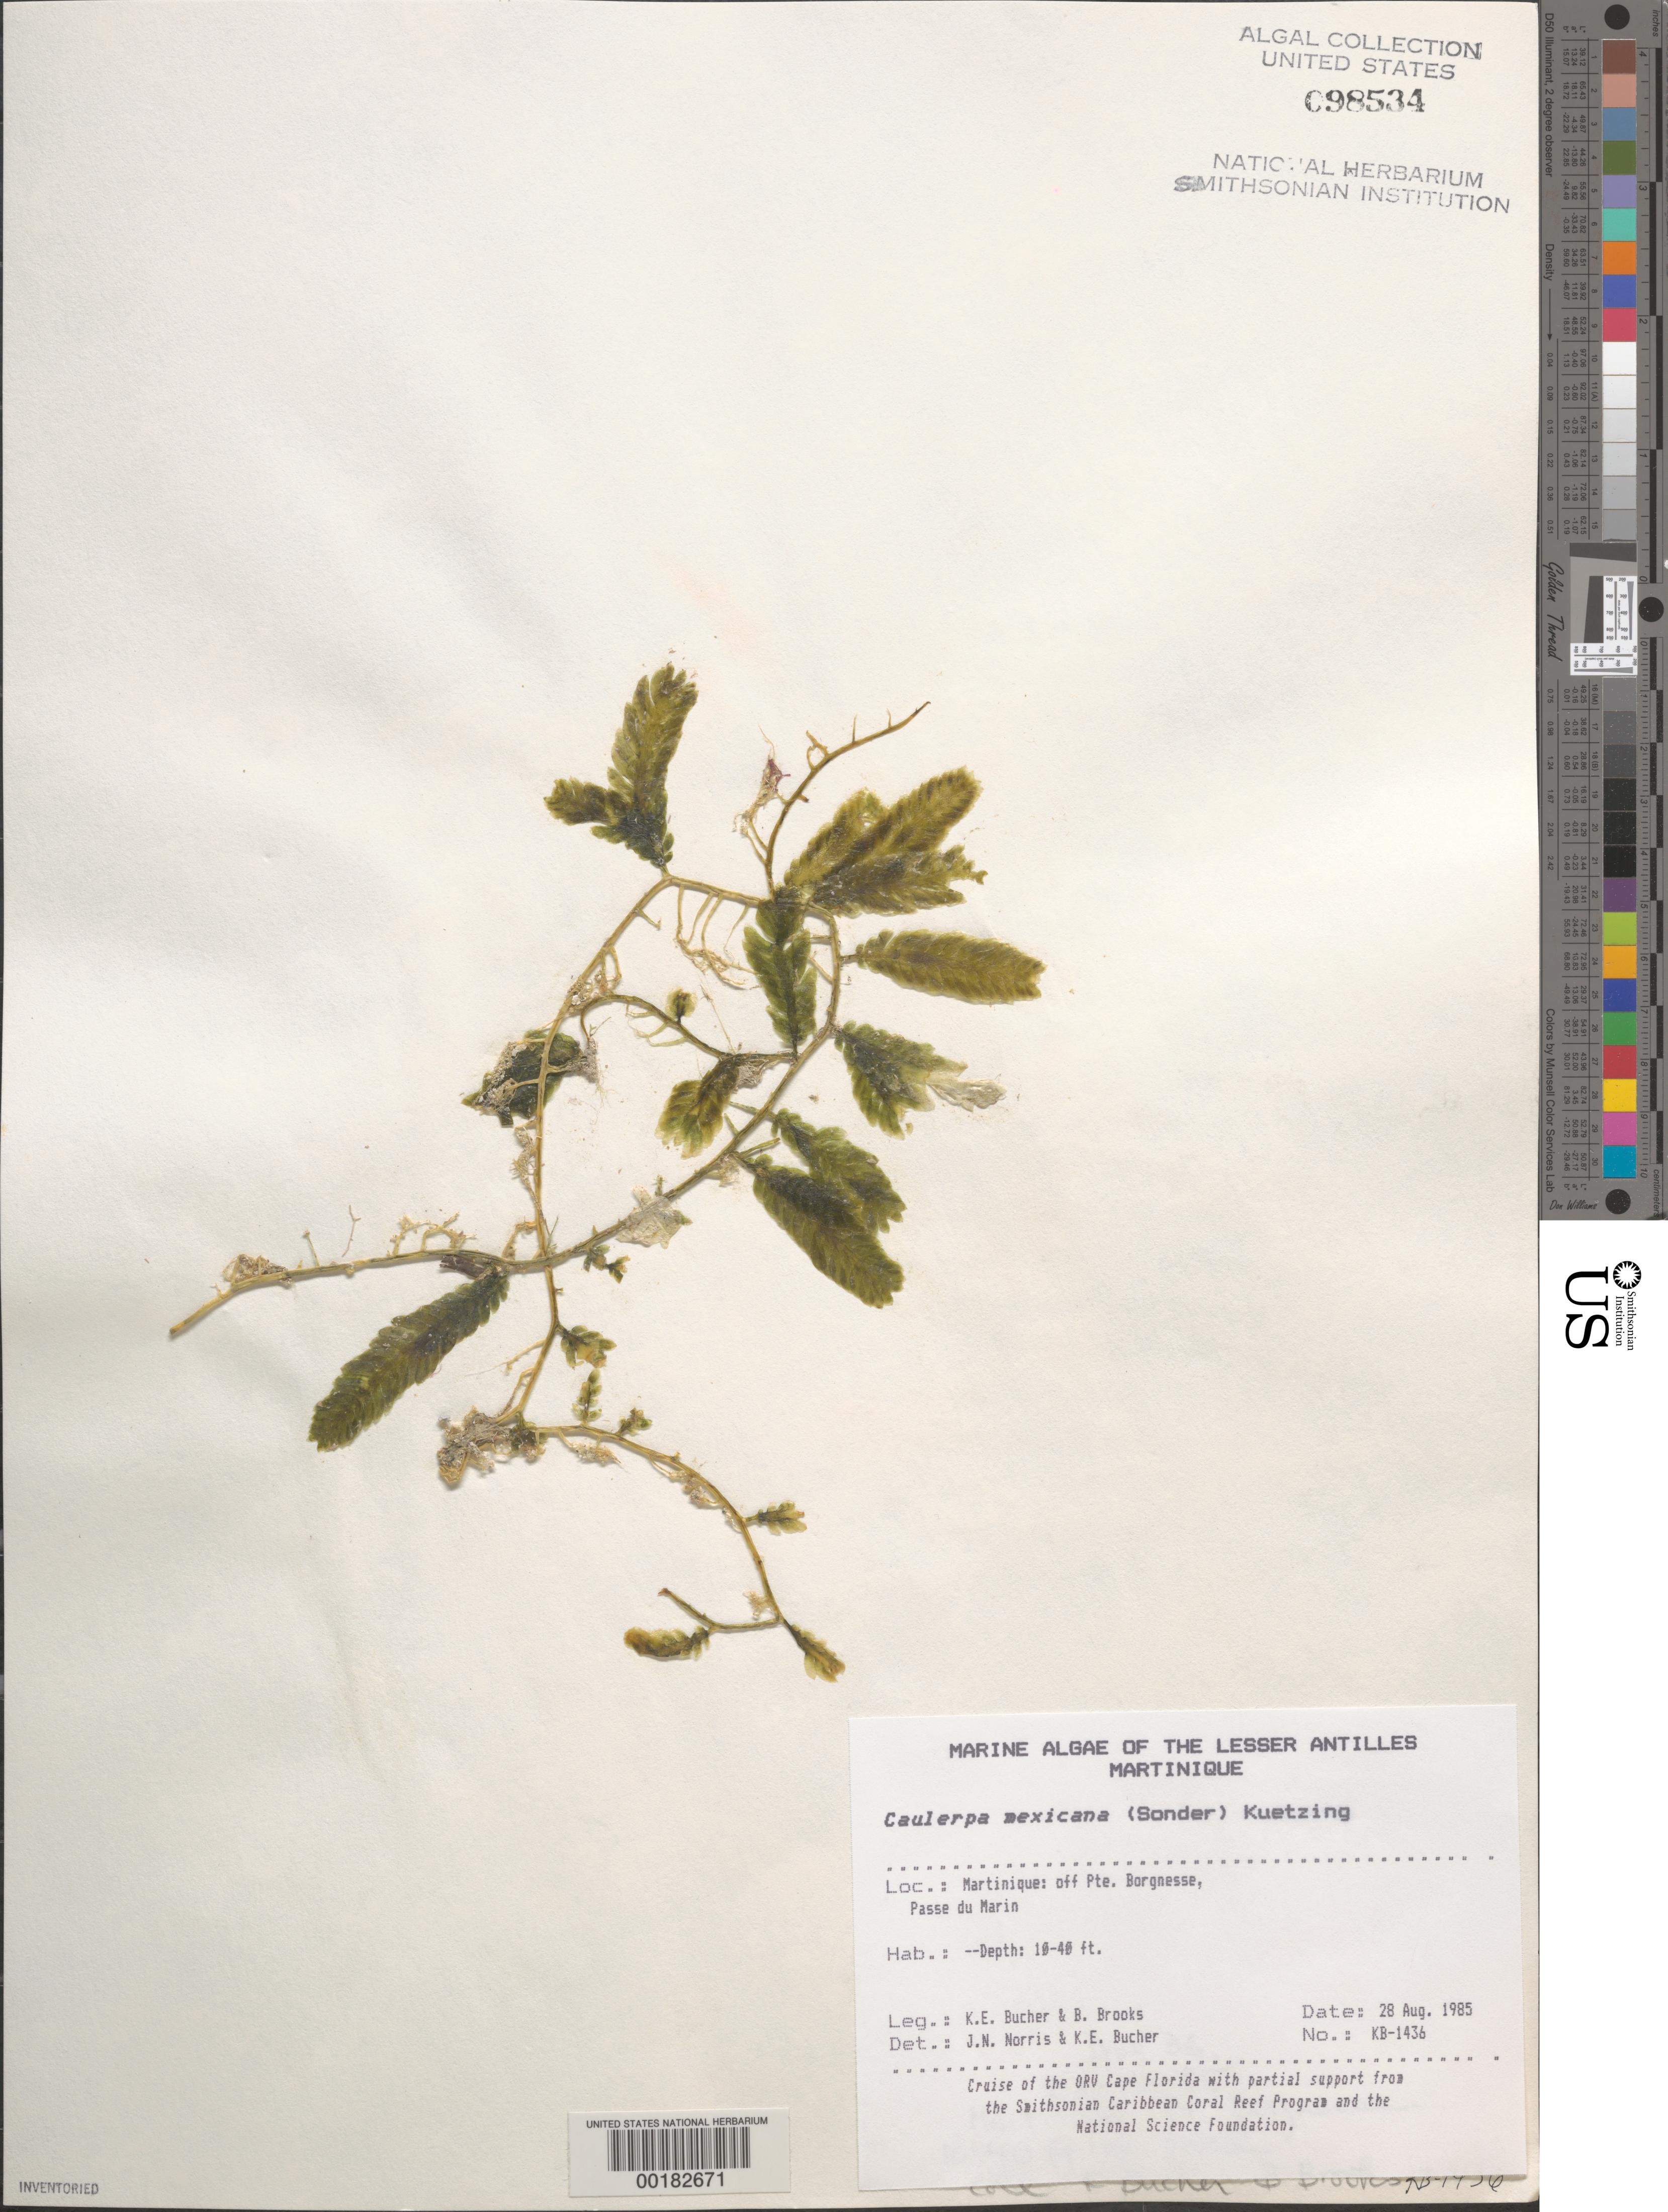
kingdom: Plantae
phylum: Chlorophyta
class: Ulvophyceae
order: Bryopsidales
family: Caulerpaceae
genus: Caulerpa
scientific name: Caulerpa mexicana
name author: Sond. ex Kütz.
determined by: Norris, J. N.; Bucher, K. E.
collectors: K. E. Bucher & B. Brooks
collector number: KB-1436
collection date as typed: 28 Aug 1985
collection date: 1985-08-28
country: Martinique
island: Martinique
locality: Passe du Marin, off Pointe Borgnesse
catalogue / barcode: US 98534